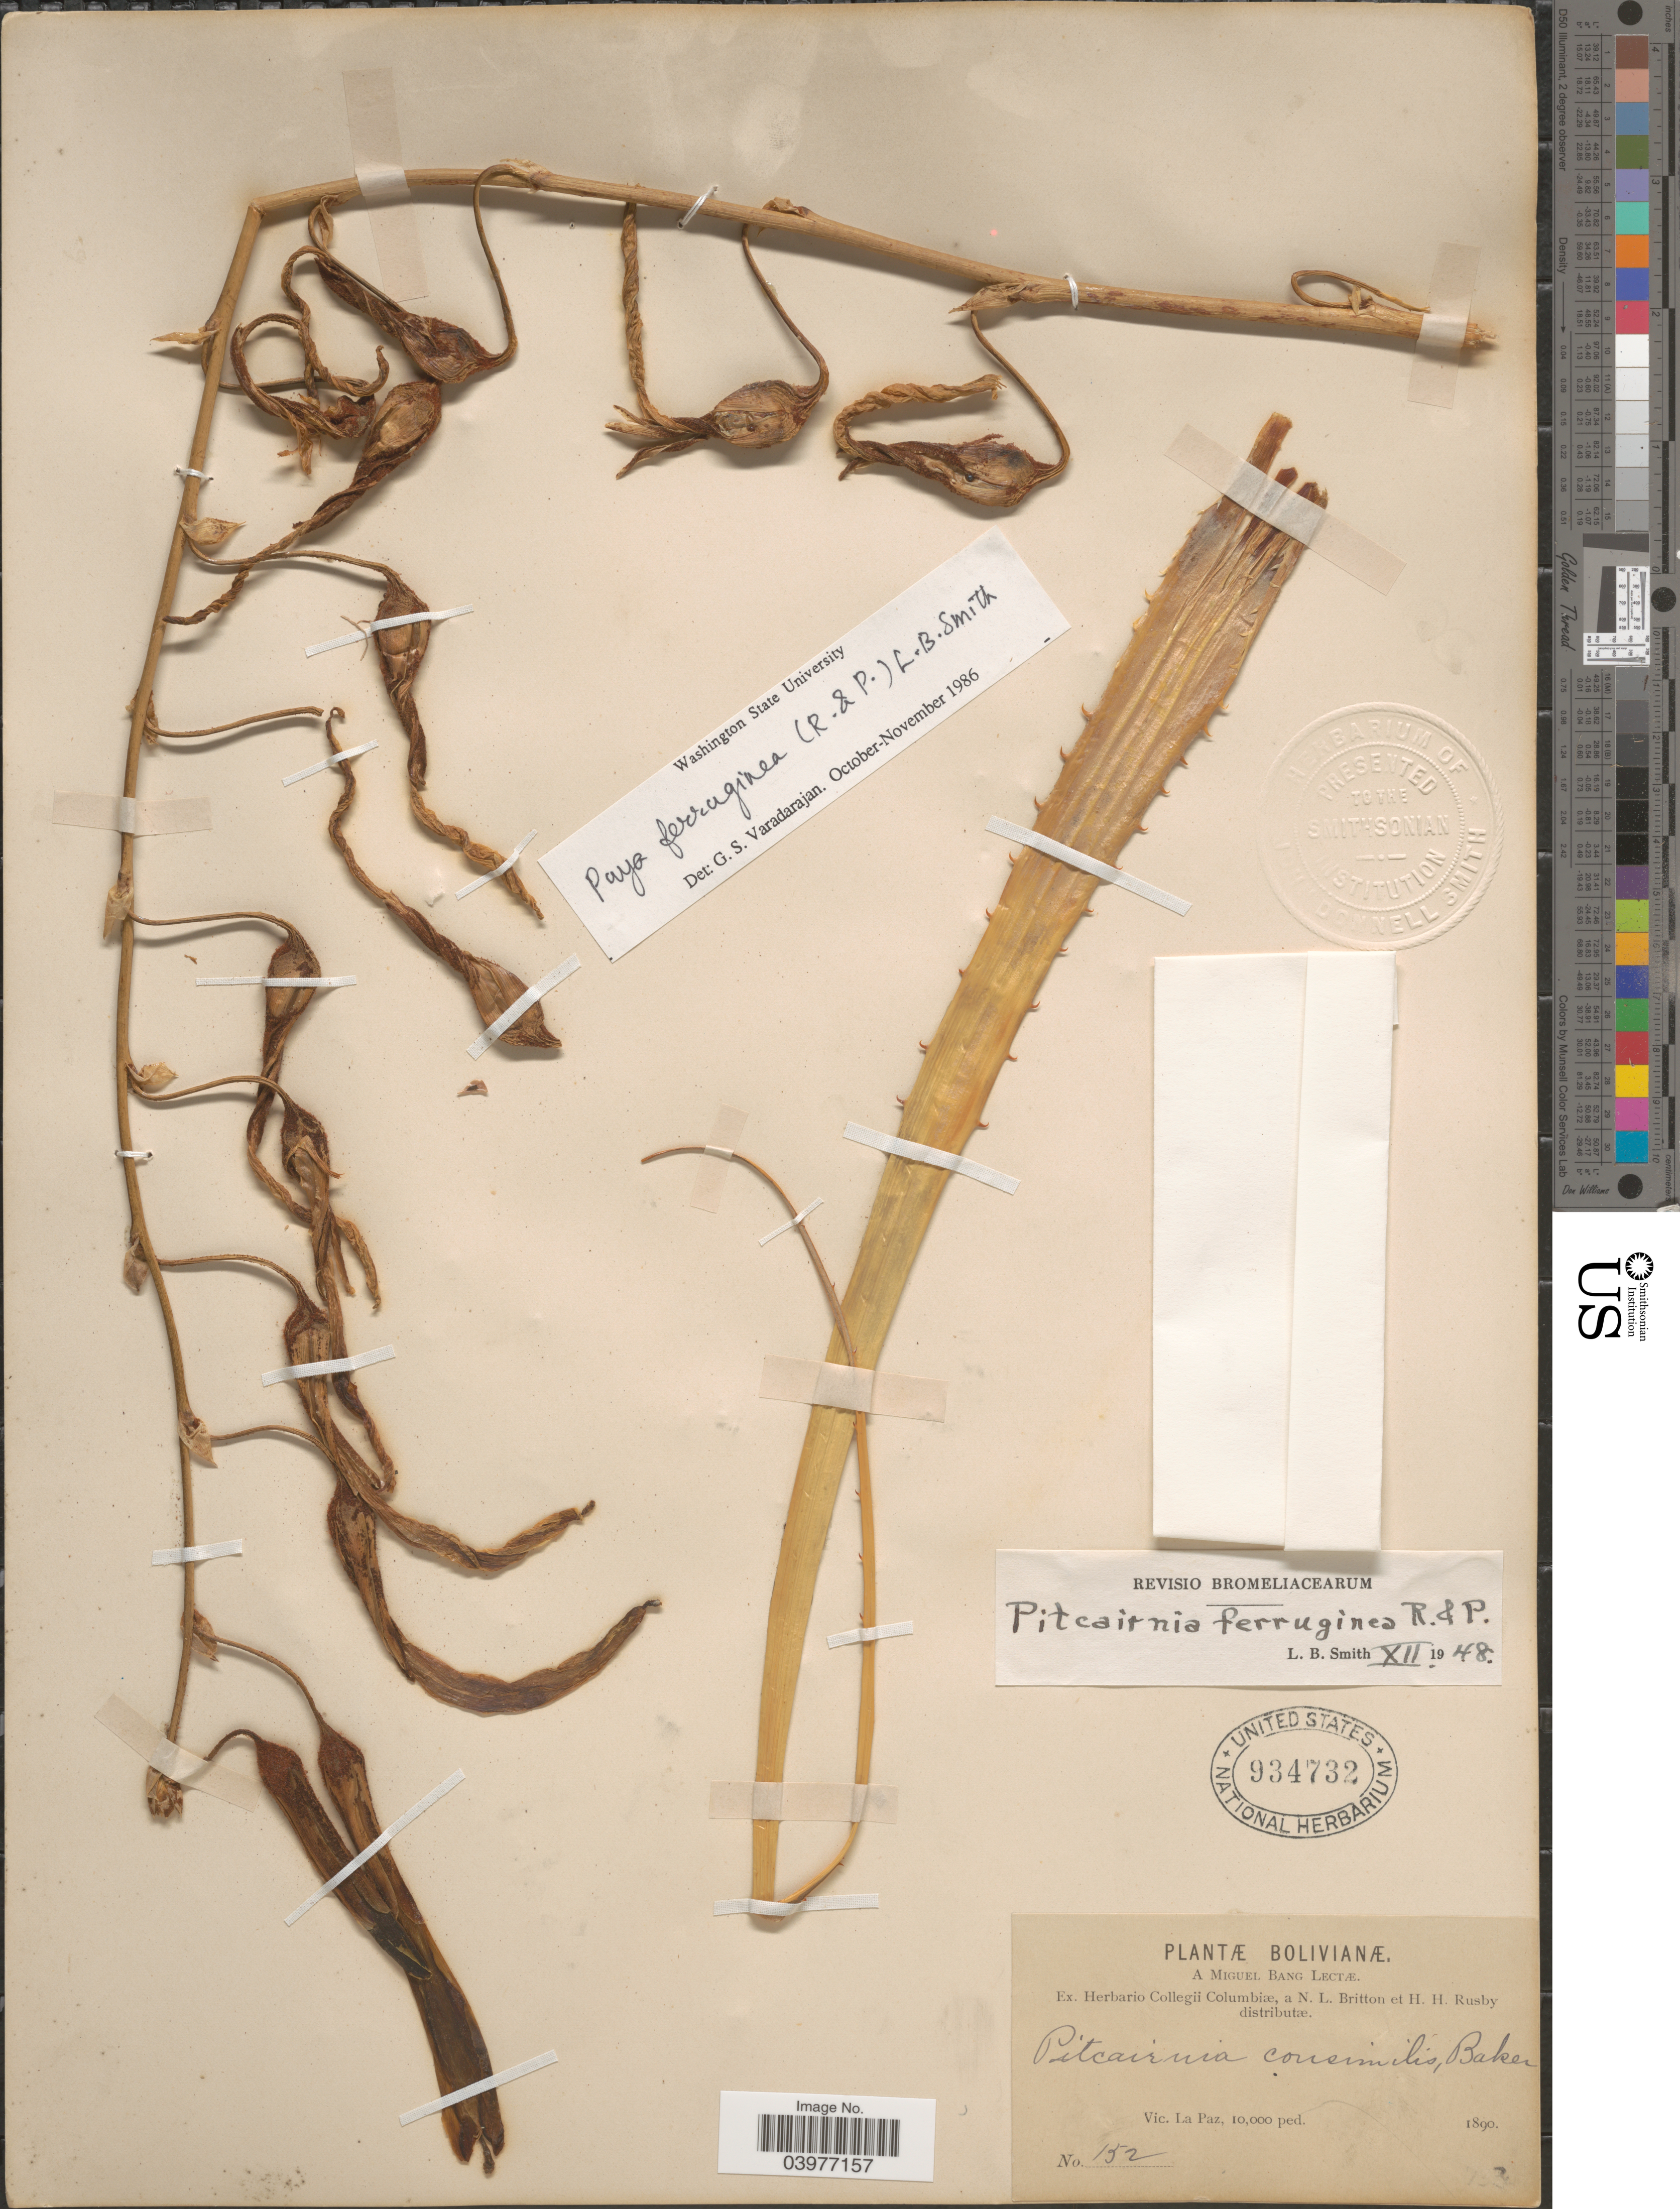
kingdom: Plantae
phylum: Tracheophyta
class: Liliopsida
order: Poales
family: Bromeliaceae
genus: Puya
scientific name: Puya ferruginea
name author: (Ruiz & Pav.) L.B. Sm.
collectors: M. Bang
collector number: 152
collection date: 1890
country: Bolivia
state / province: La Paz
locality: Vic. La Paz.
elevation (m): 3048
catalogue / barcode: US 934732